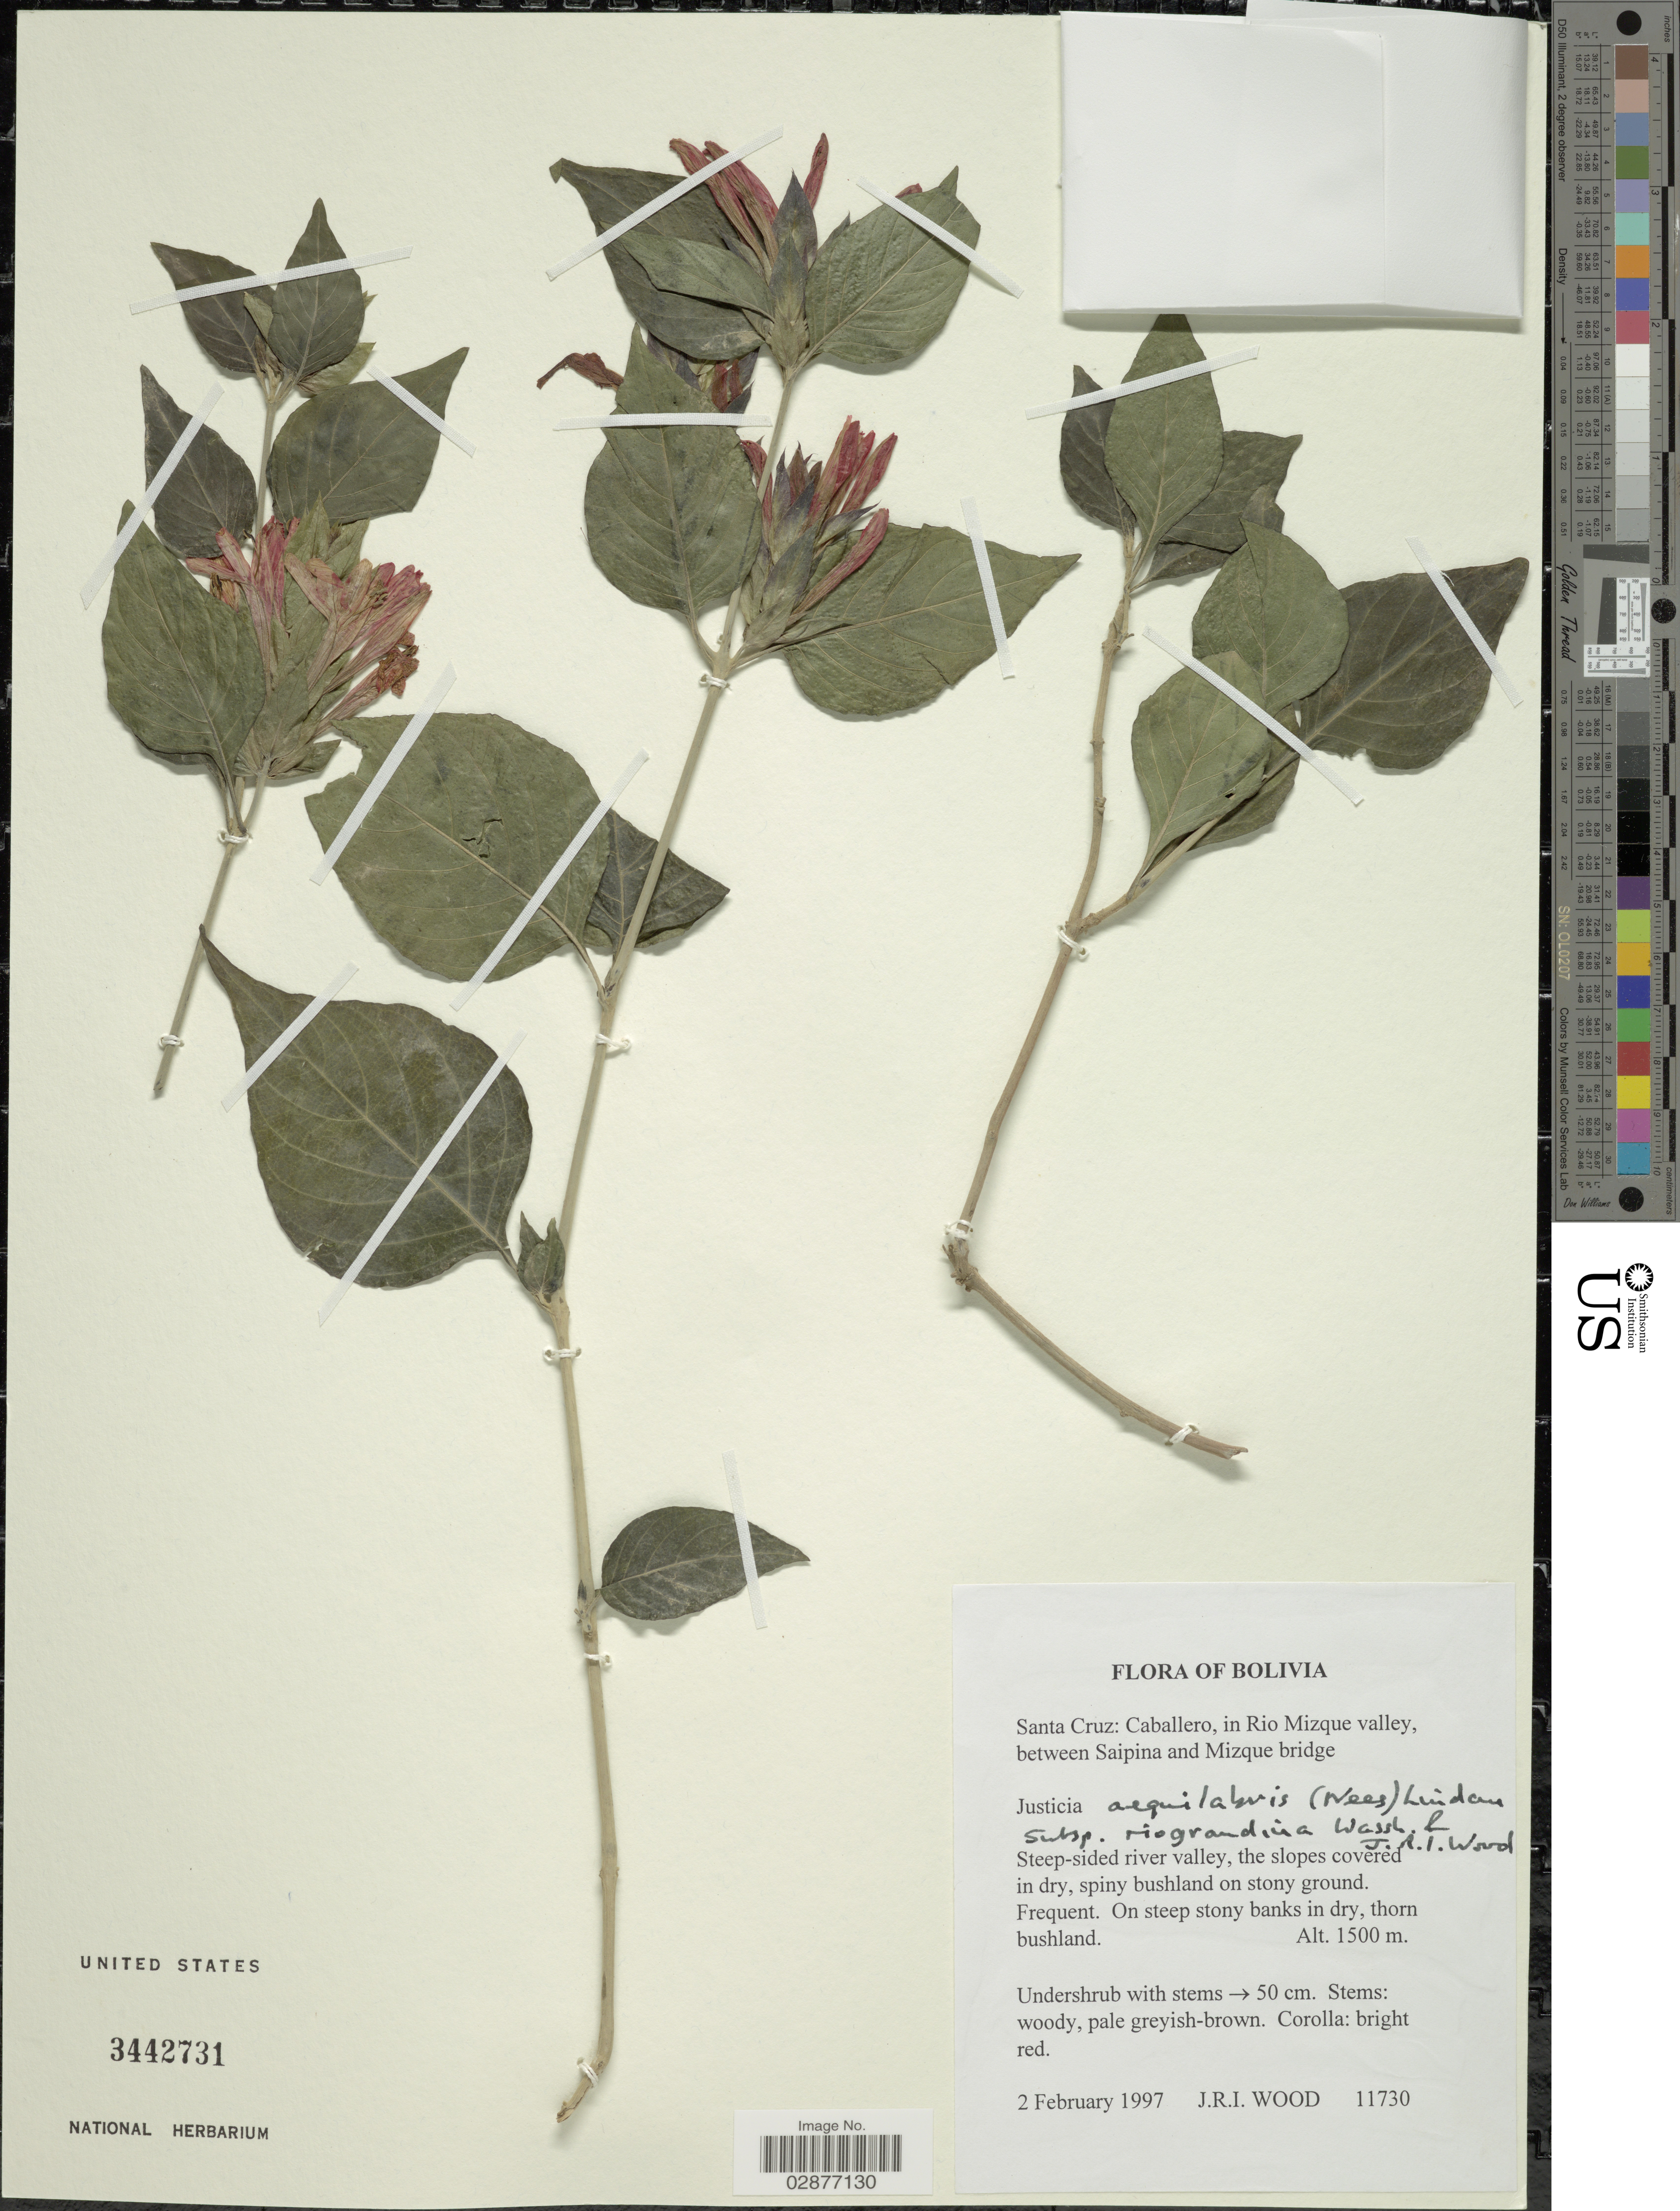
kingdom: Plantae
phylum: Tracheophyta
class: Magnoliopsida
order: Lamiales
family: Acanthaceae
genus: Justicia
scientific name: Justicia aequilabris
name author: (Nees) Lindau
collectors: J. R. I. Wood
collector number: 11730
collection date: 1997-02-02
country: Bolivia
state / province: Santa Cruz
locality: Caballero, in Rio Mizque valley, between Saipina and Mizque bridge.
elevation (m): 1500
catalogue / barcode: US 3442731